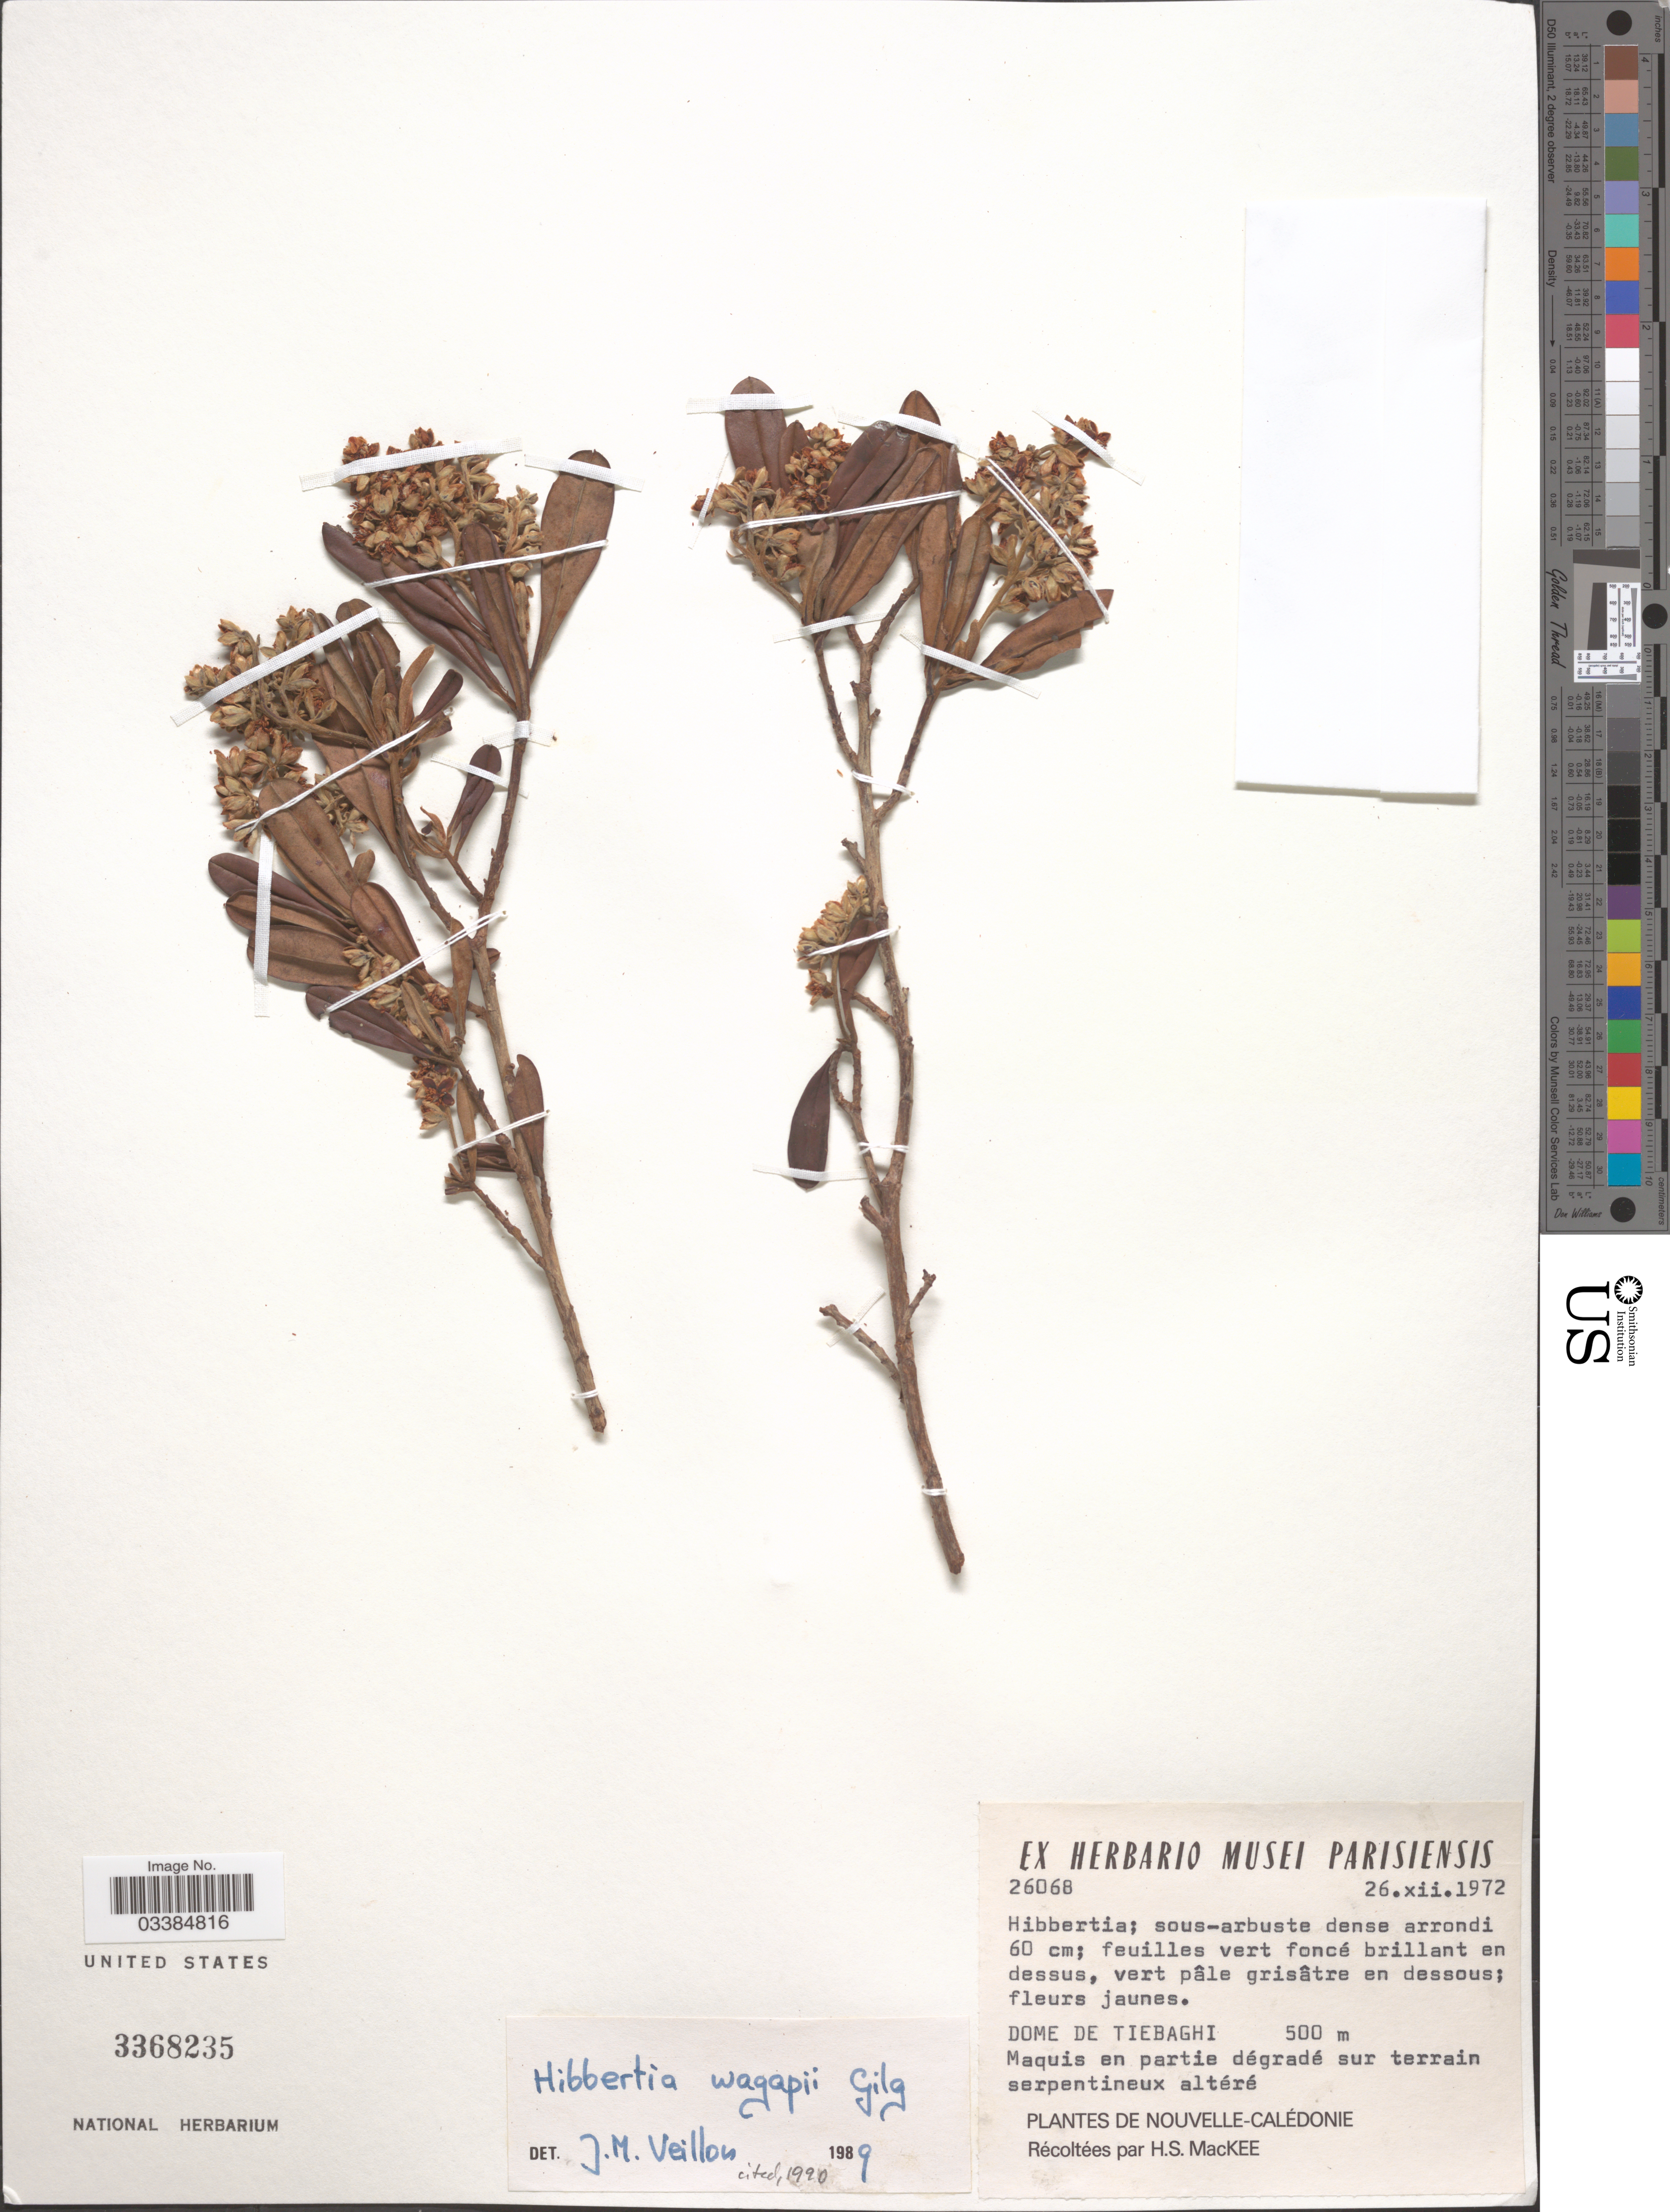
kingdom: Plantae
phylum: Tracheophyta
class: Magnoliopsida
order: Dilleniales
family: Dilleniaceae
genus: Hibbertia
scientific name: Hibbertia wagapii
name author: Gilg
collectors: H. S. MacKee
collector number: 26068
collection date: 1972-12-26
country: New Caledonia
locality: Dome de Tiebaghi.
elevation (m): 500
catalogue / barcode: US 3368235